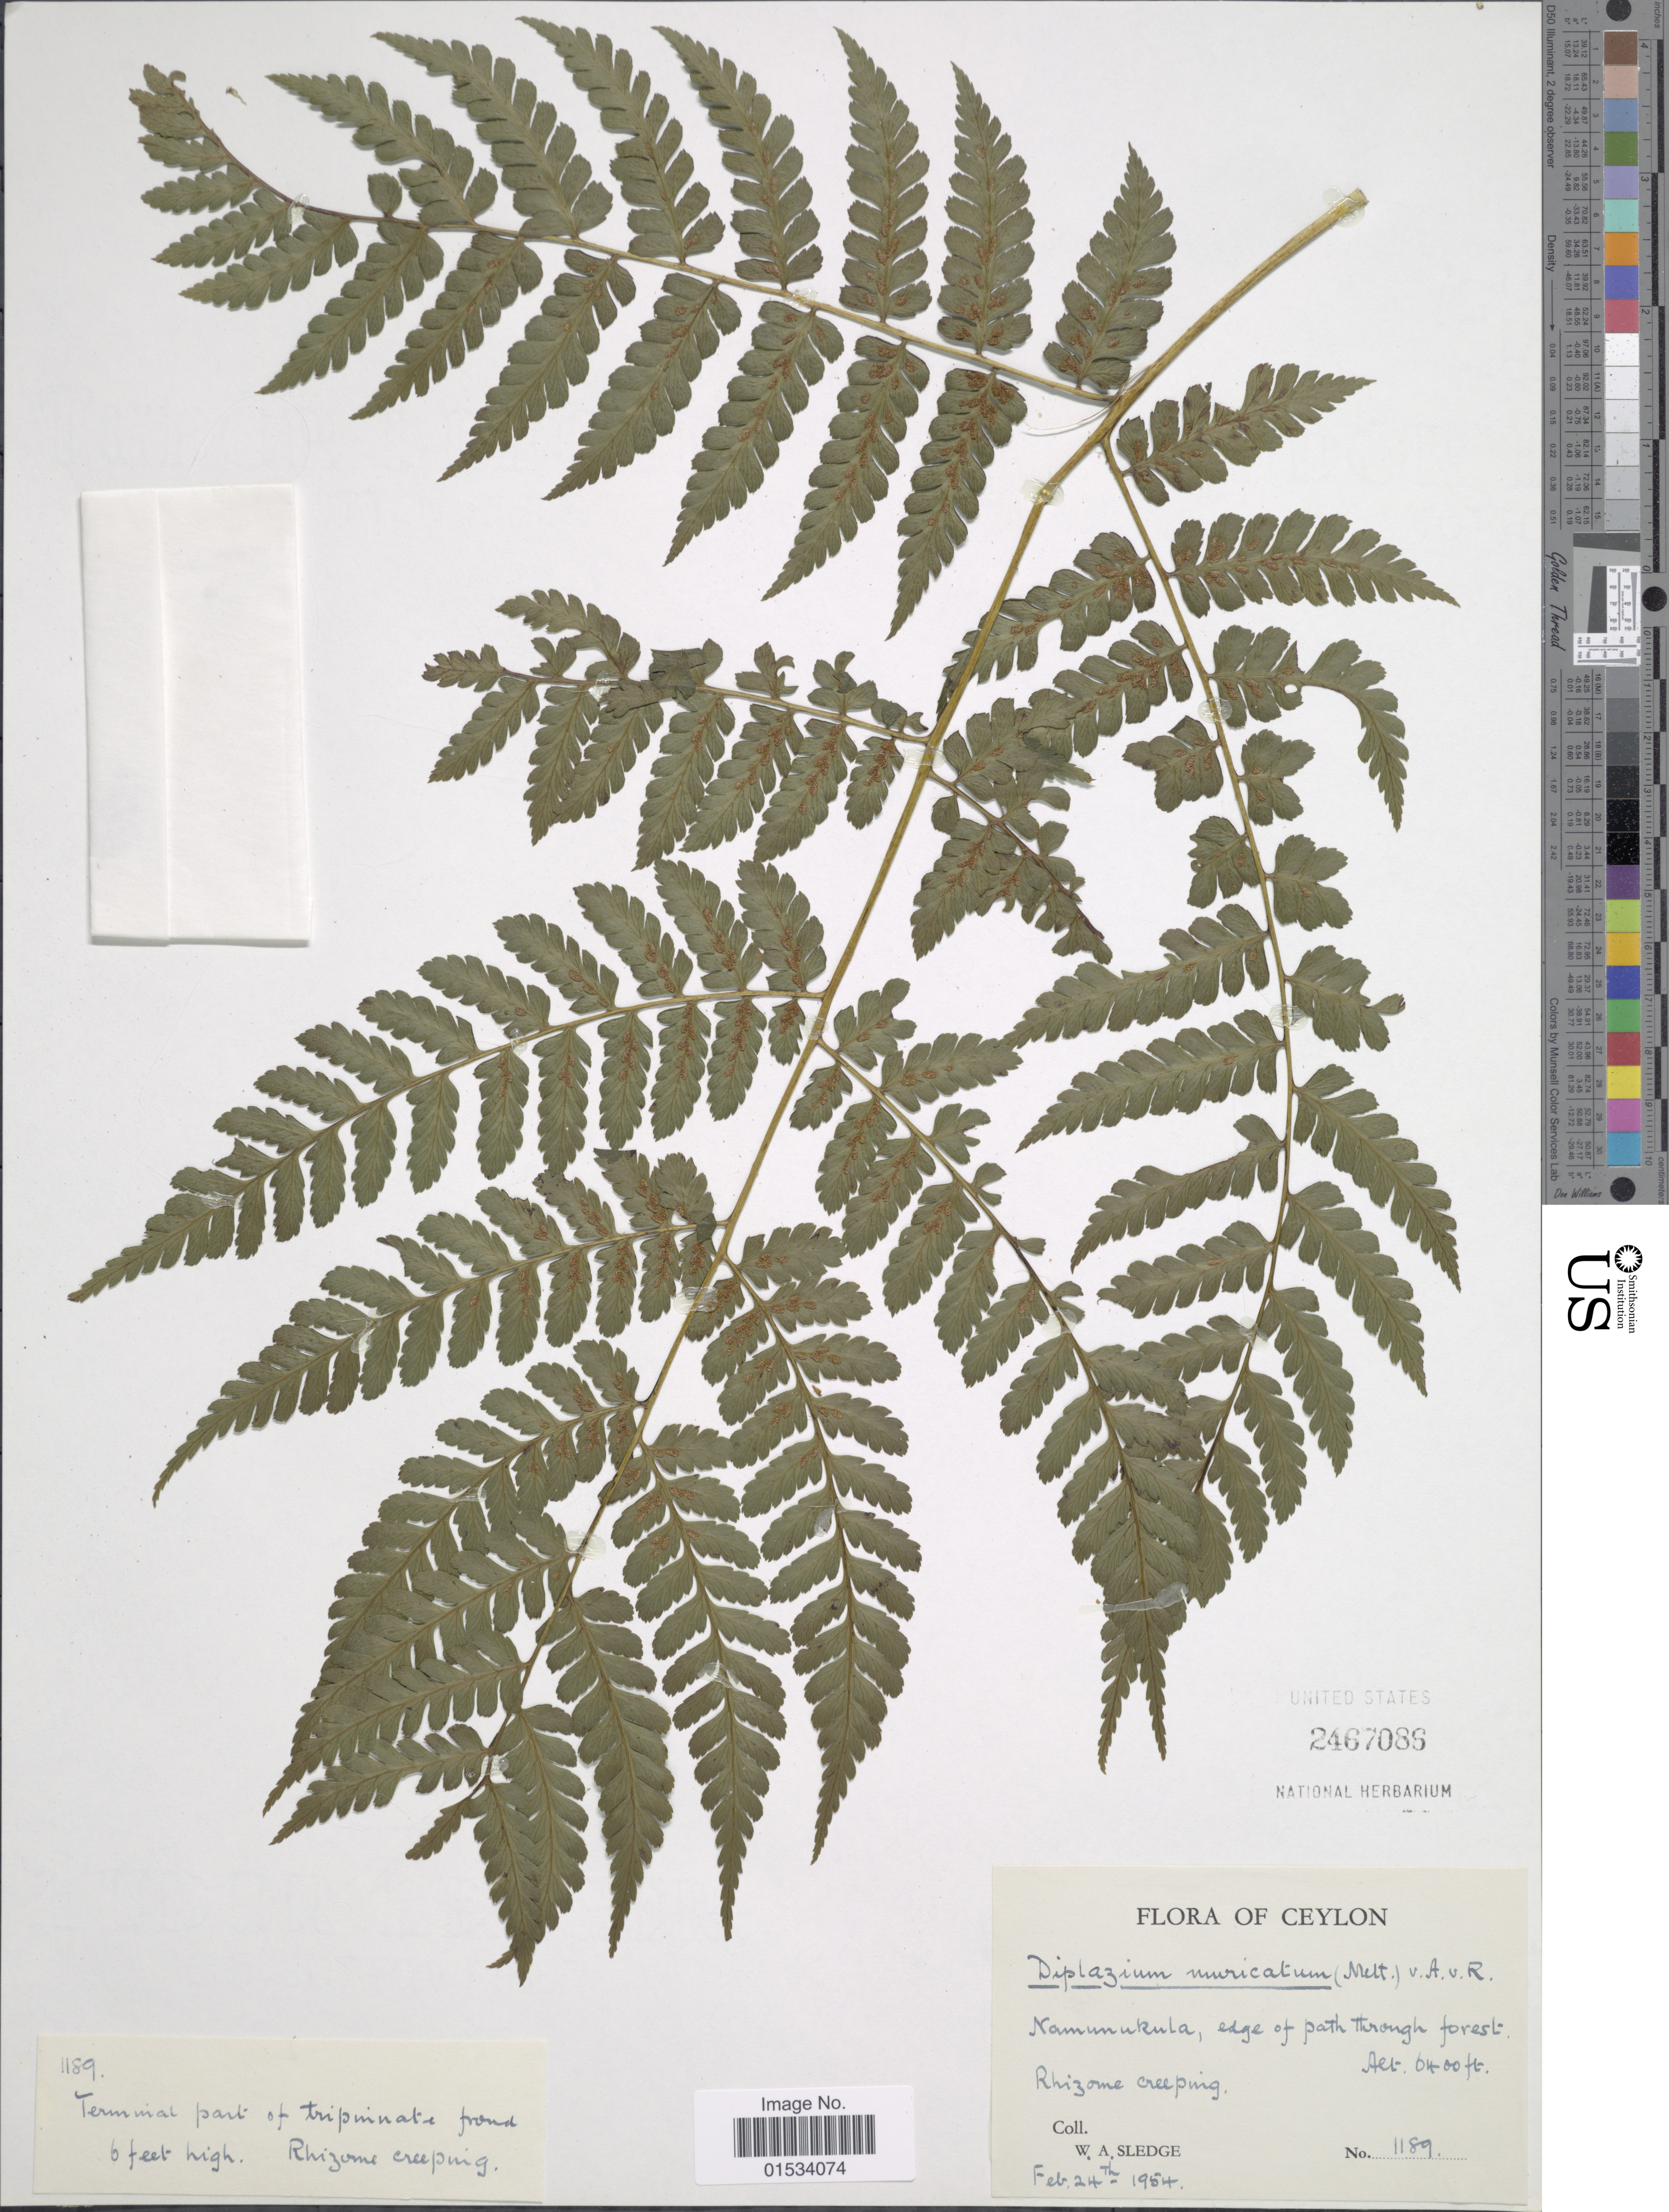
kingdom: Plantae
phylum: Tracheophyta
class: Polypodiopsida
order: Polypodiales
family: Athyriaceae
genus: Diplazium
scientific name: Diplazium muricatum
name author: (Mett.) Alderw.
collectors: W. A. Sledge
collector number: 1189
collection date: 1954-02-24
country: Sri Lanka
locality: Ceylon, Namunurula, edge of path through forest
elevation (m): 1951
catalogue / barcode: US 2467086